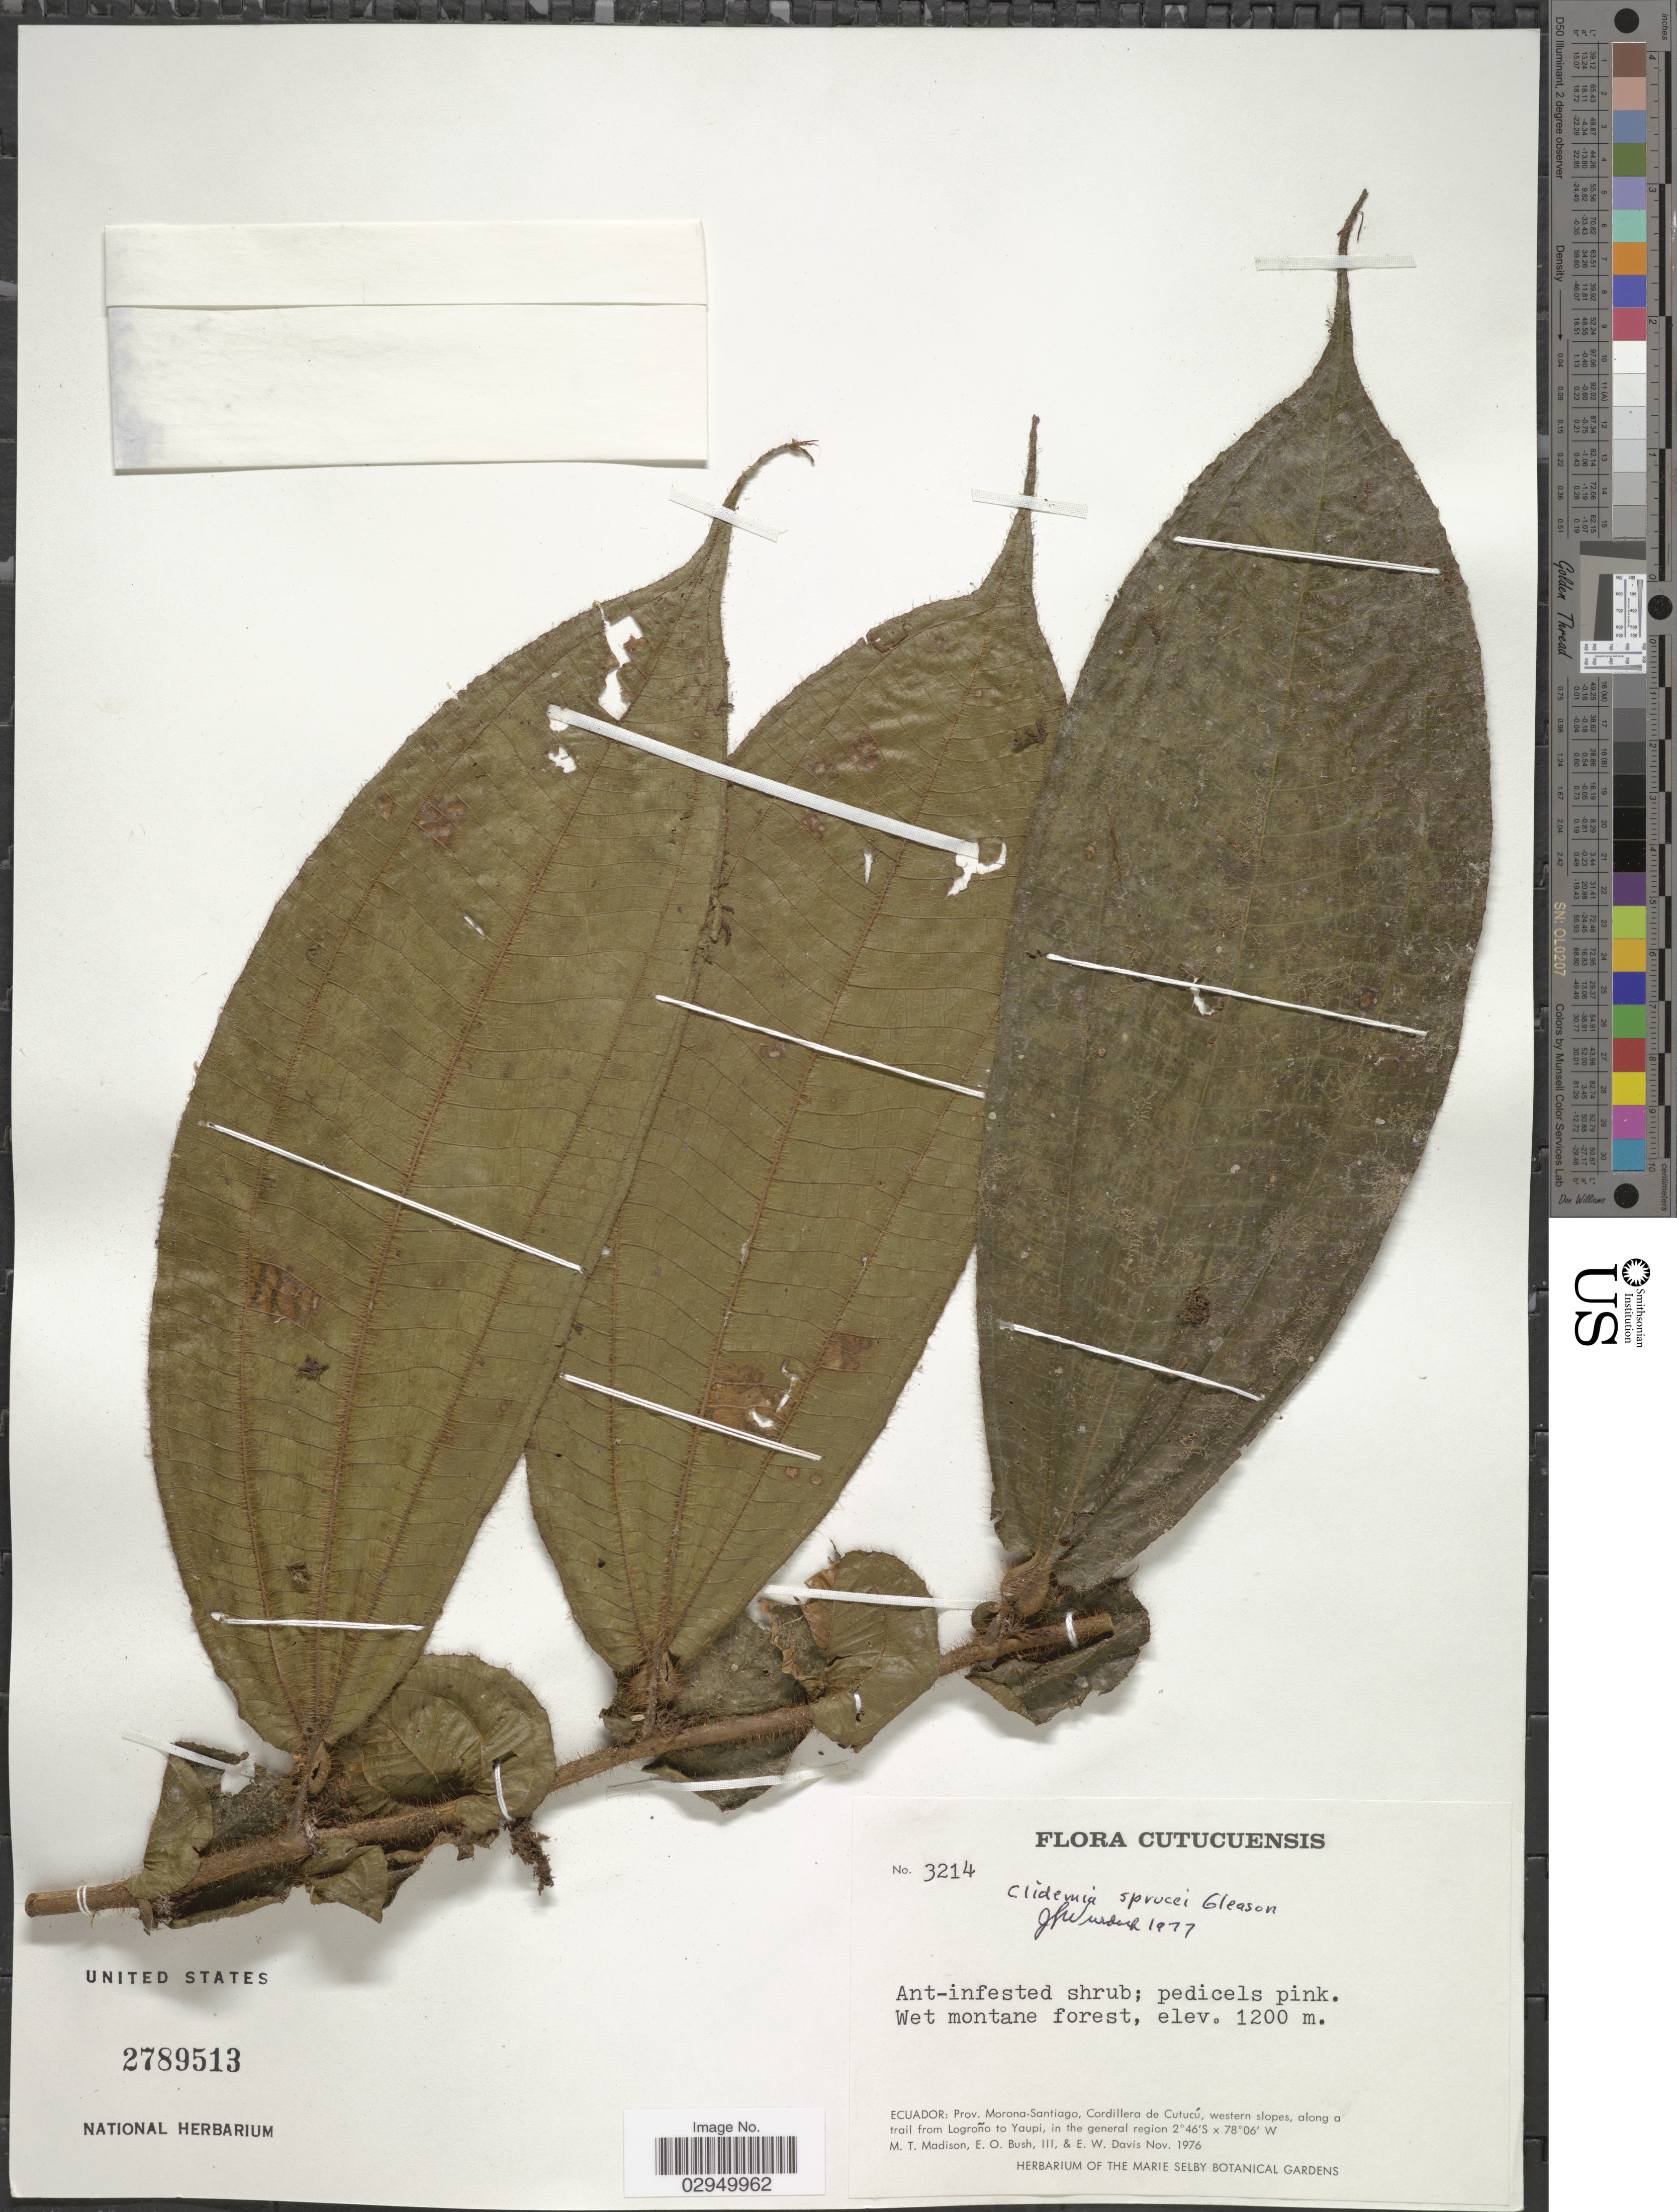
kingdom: Plantae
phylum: Tracheophyta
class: Magnoliopsida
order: Myrtales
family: Melastomataceae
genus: Clidemia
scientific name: Clidemia sprucei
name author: Gleason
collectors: M. T. Madison, E. O. Bush & E. W. Davis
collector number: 3214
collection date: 1976-11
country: Ecuador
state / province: Morona-Santiago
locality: Wet montane forest. Cordillera de Cutucú, western slopes, along a trail from Logroño to Yaupi, in the general region.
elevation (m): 1200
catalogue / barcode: US 2789513